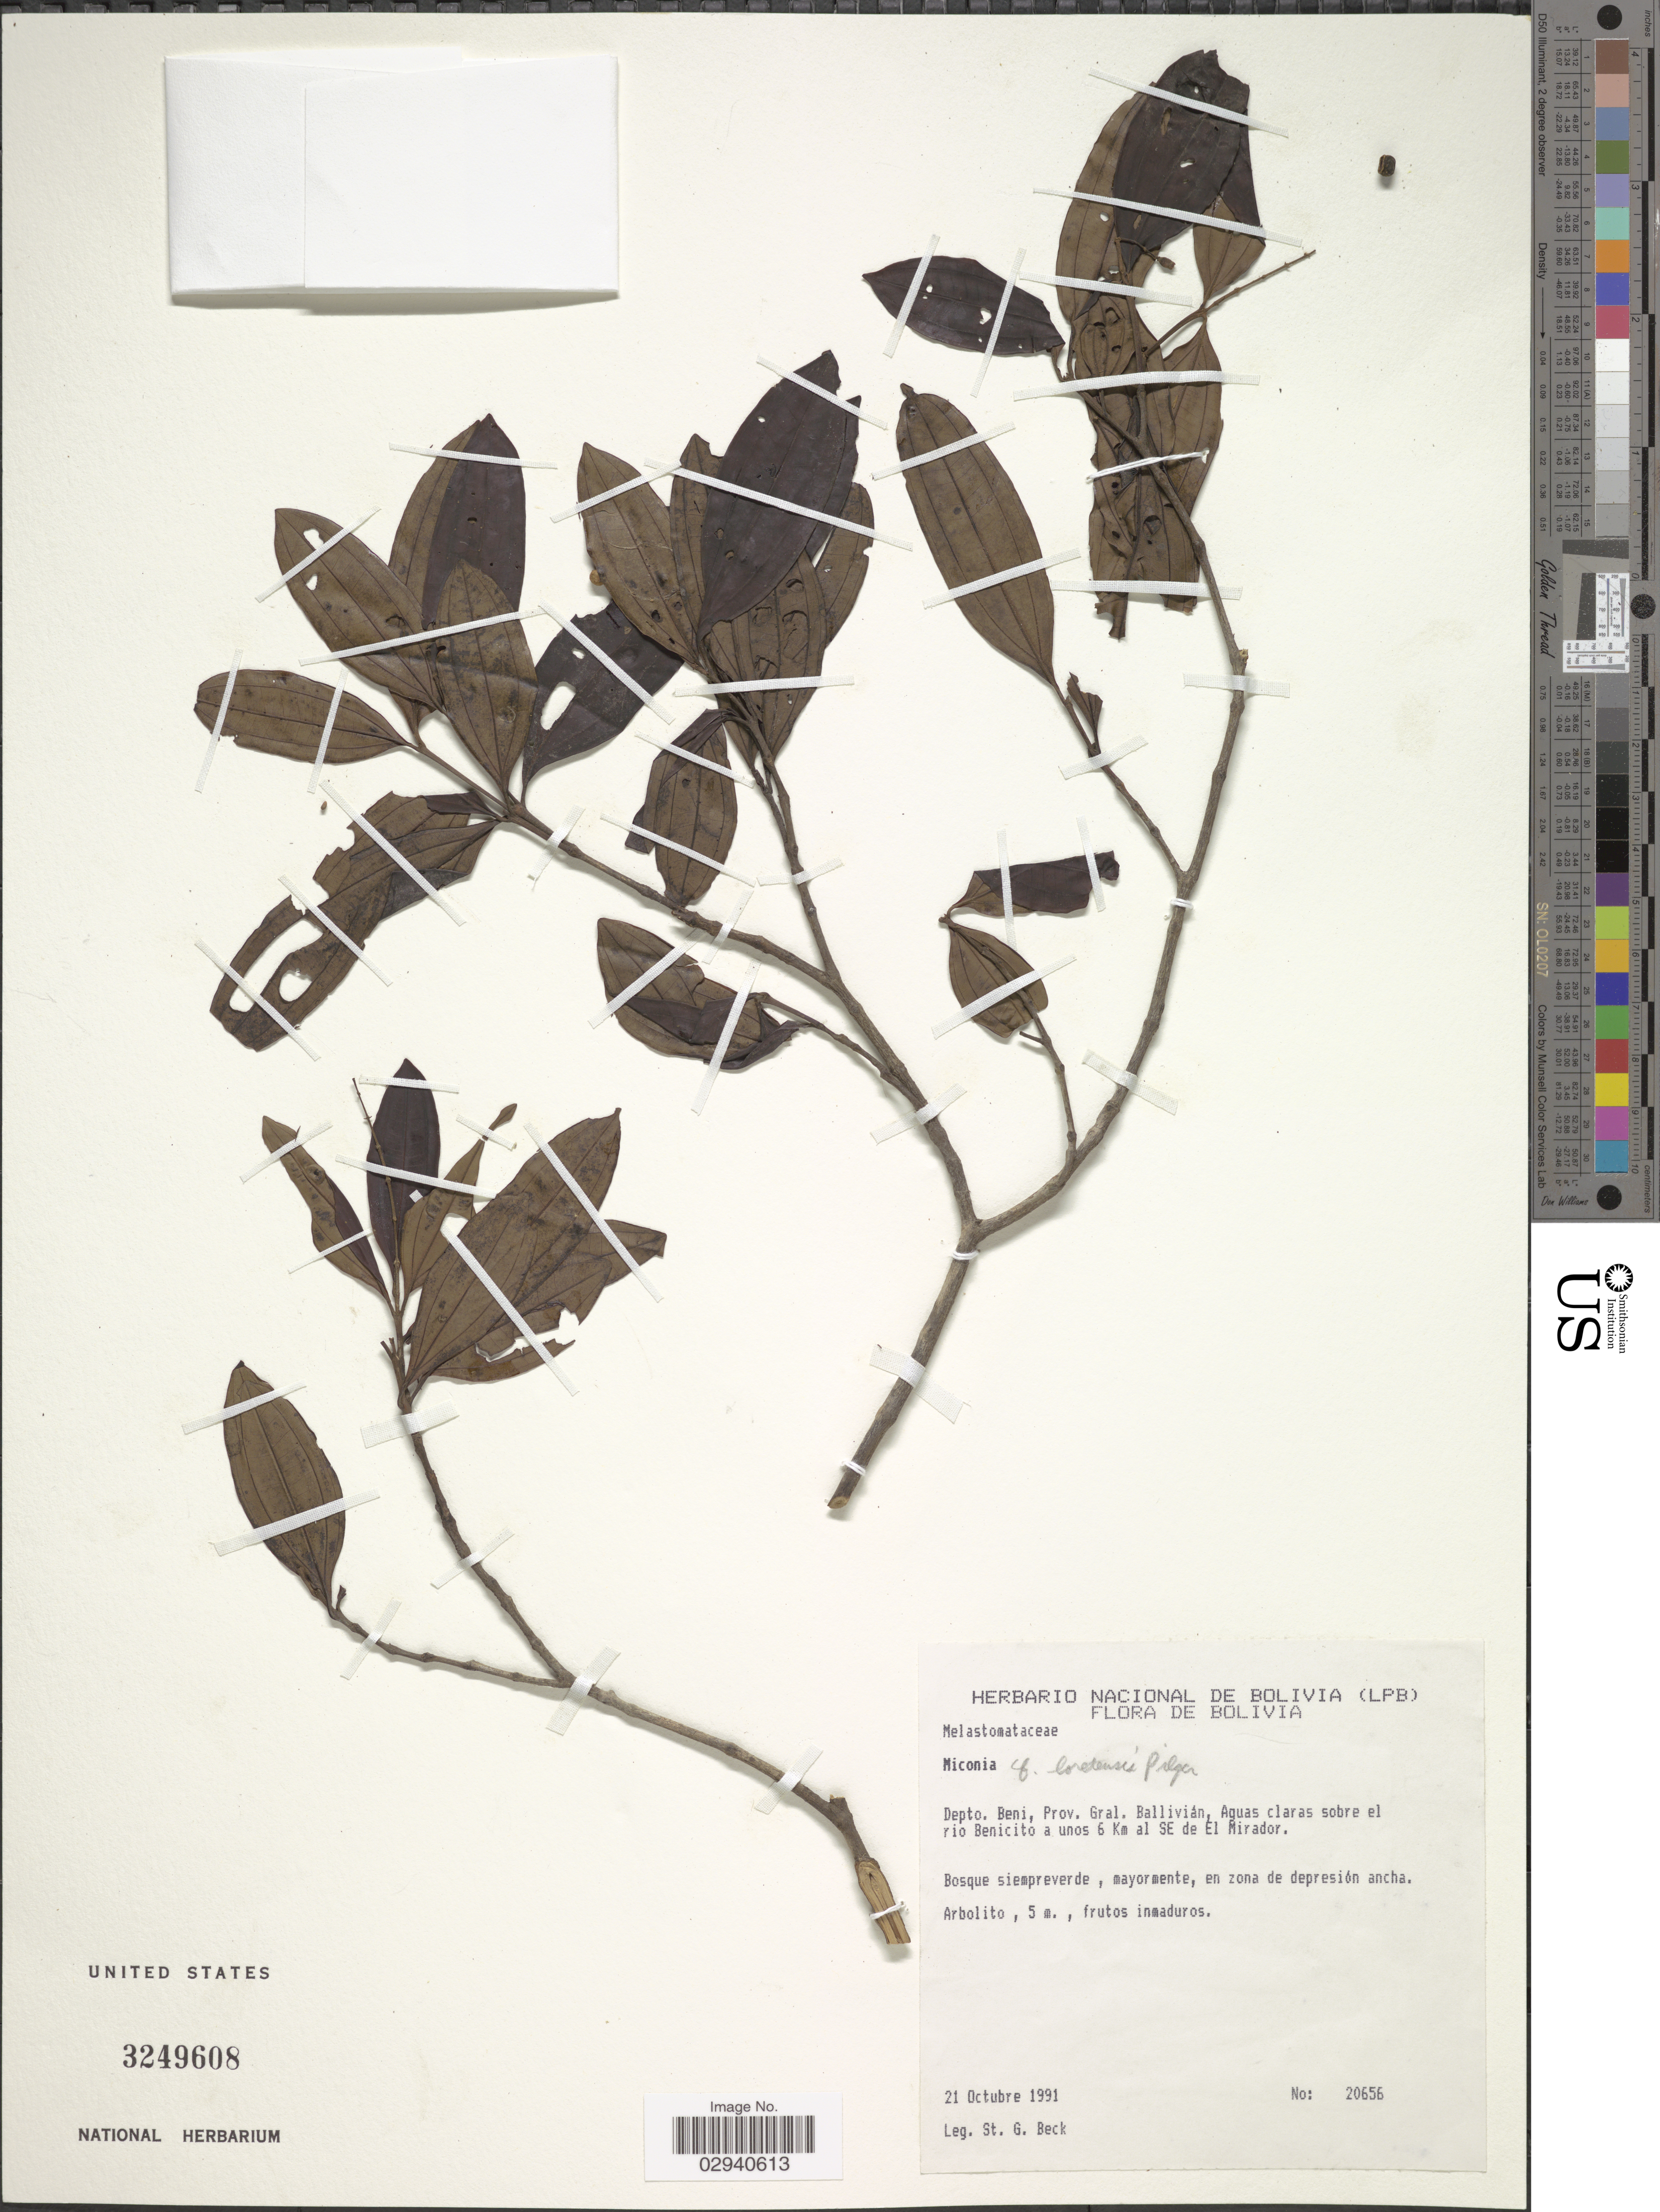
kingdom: Plantae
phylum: Tracheophyta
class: Magnoliopsida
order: Myrtales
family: Melastomataceae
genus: Miconia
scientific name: Miconia loretensis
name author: Pilg.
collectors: S. G. Beck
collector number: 20656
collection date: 1991-10-21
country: Bolivia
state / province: Beni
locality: Depto. Beni, Prov. Gral. Ballivián, Aguas claras sobre el rio Benicito a unos 6 Km al SE de El Mirador.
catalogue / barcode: US 3249608